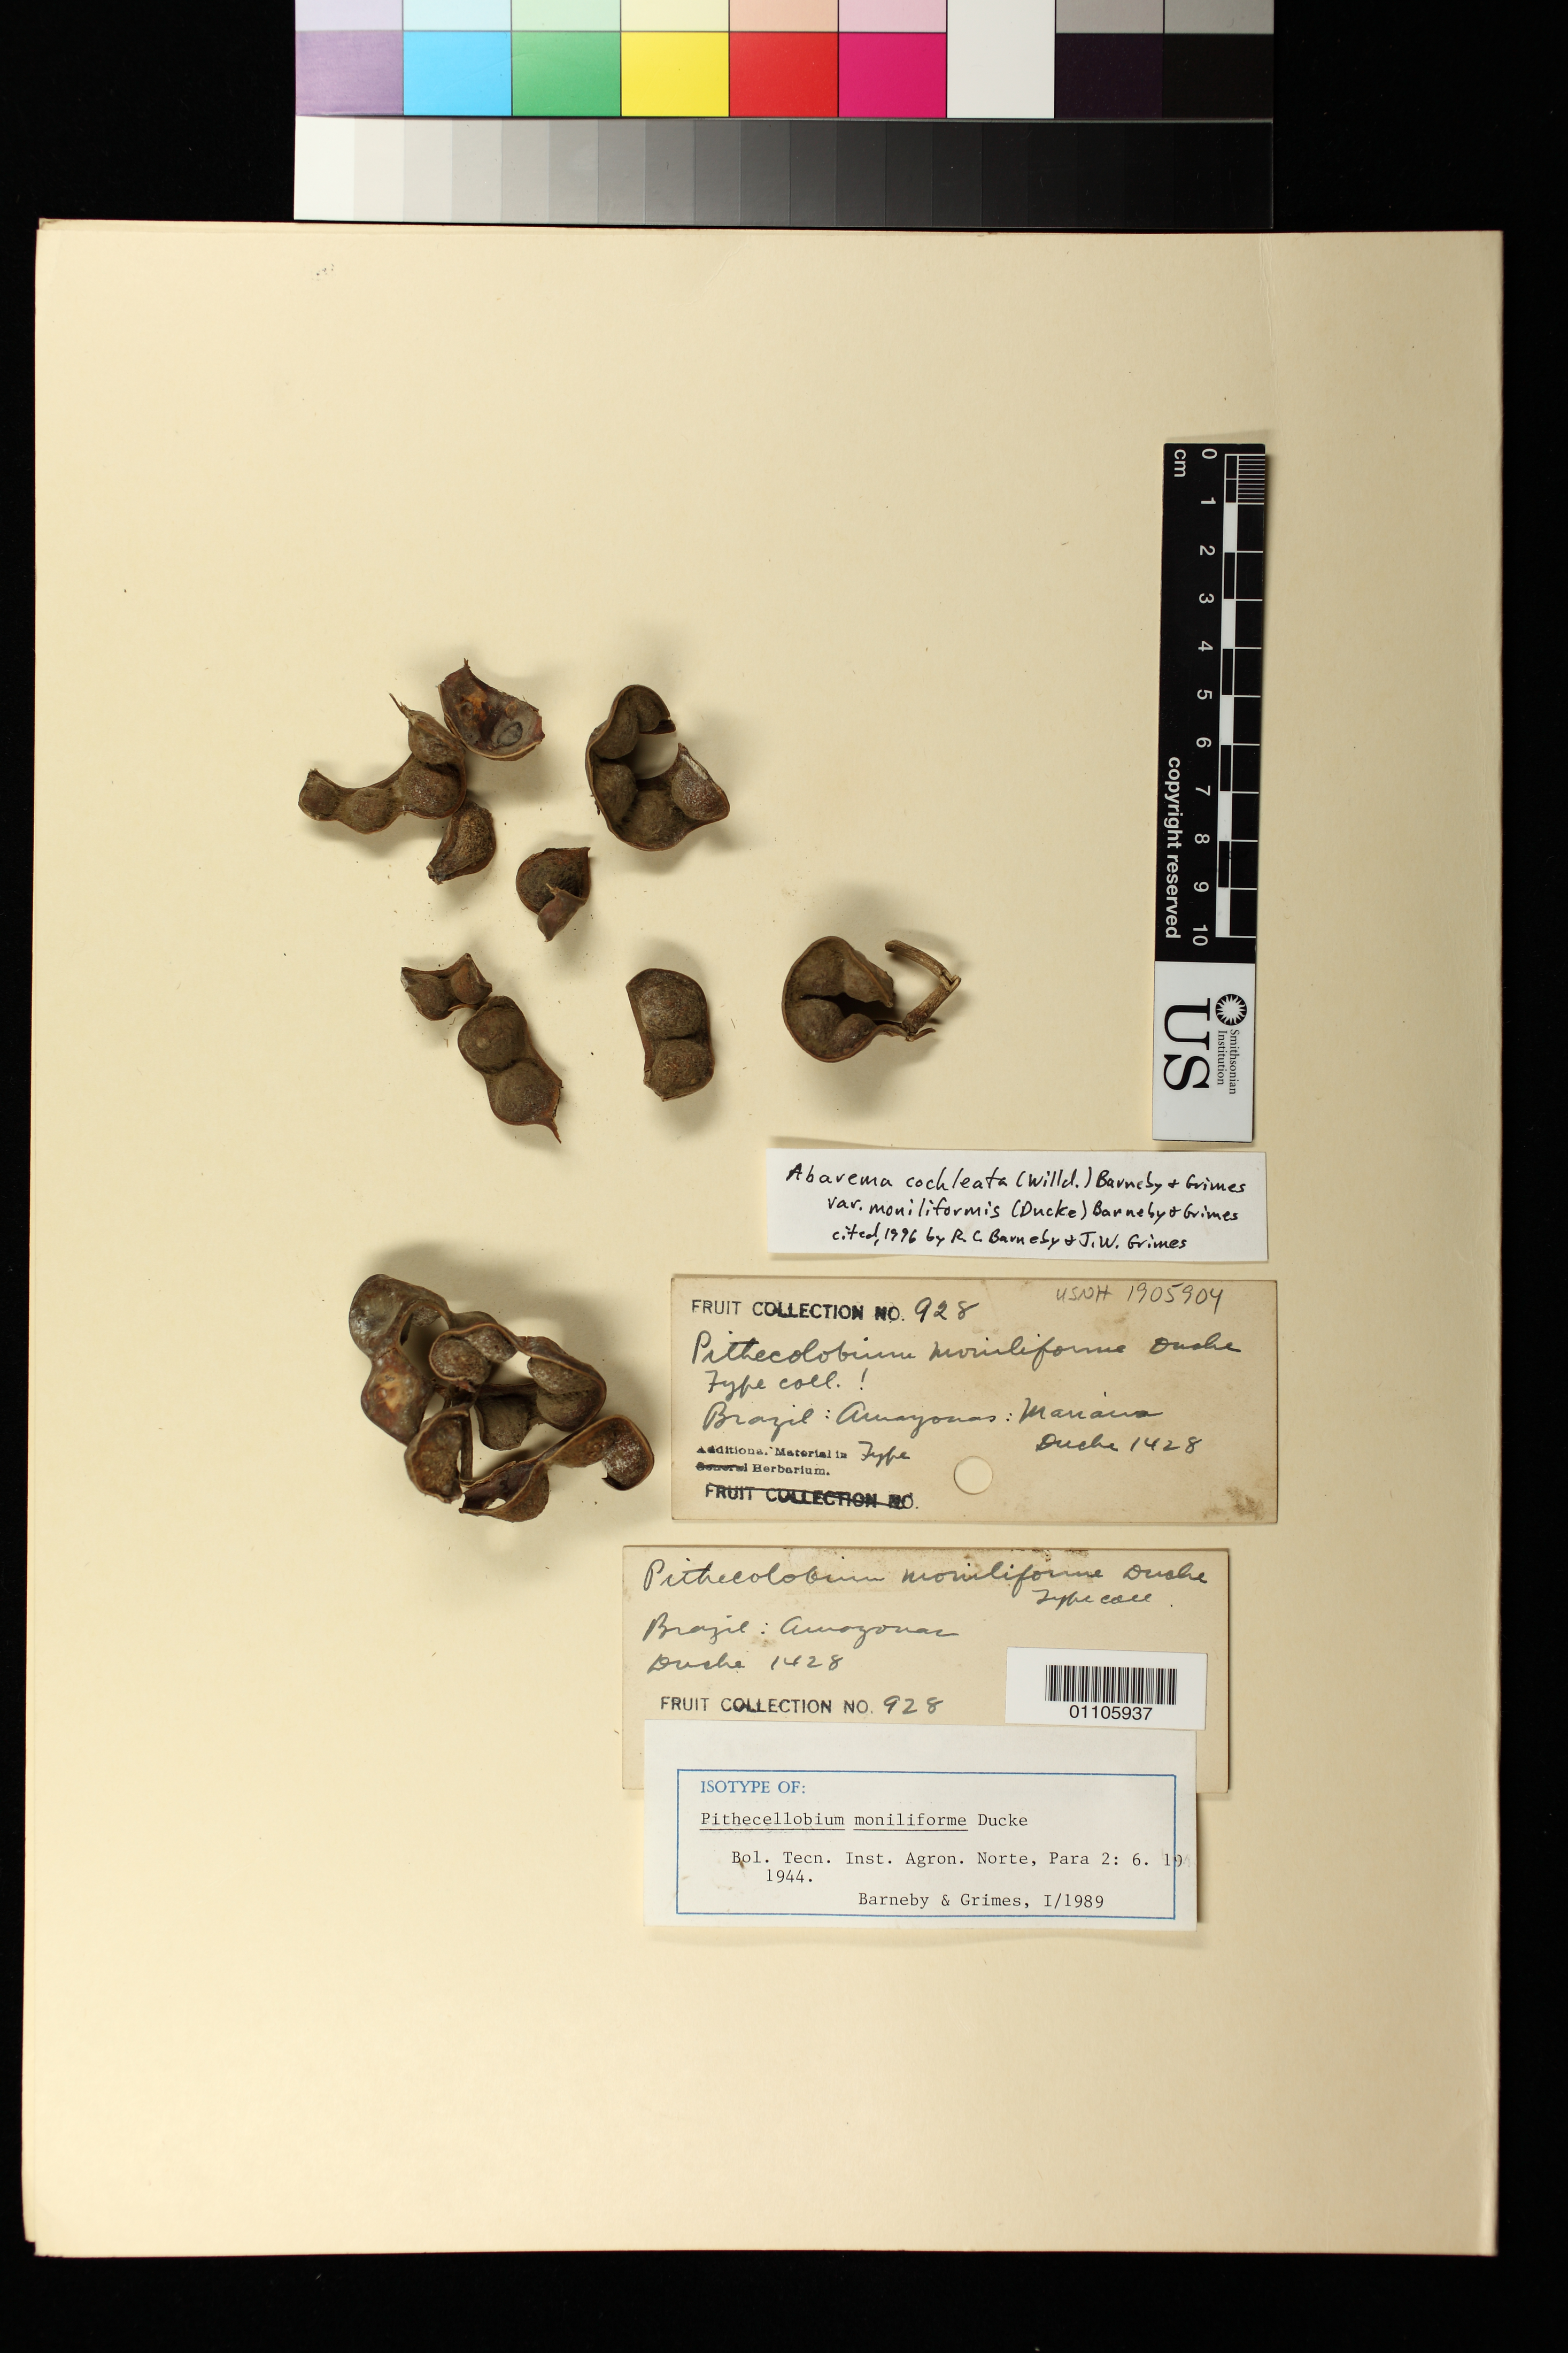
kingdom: Plantae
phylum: Tracheophyta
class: Magnoliopsida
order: Fabales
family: Fabaceae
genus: Pithecellobium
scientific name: Pithecellobium moniliforme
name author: Ducke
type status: Syntype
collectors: A. Ducke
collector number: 1428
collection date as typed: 27 Feb 1943 and 06 Nov 1943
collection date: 1943-02-27,1943-11-06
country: Brazil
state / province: Amazonas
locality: Manáus.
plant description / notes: Currently accepted name as cited by Barneby & Grimes, Mem. NYBG 74(1): 85 (1996) (cited as syntypes and not lectotypified by them).; Associated sheet apparently mounted with collections (syntypes) made on two different dates, February (fruiting) and November (flowering). Bagged fruit aparently collected 27 Feb. 1943.